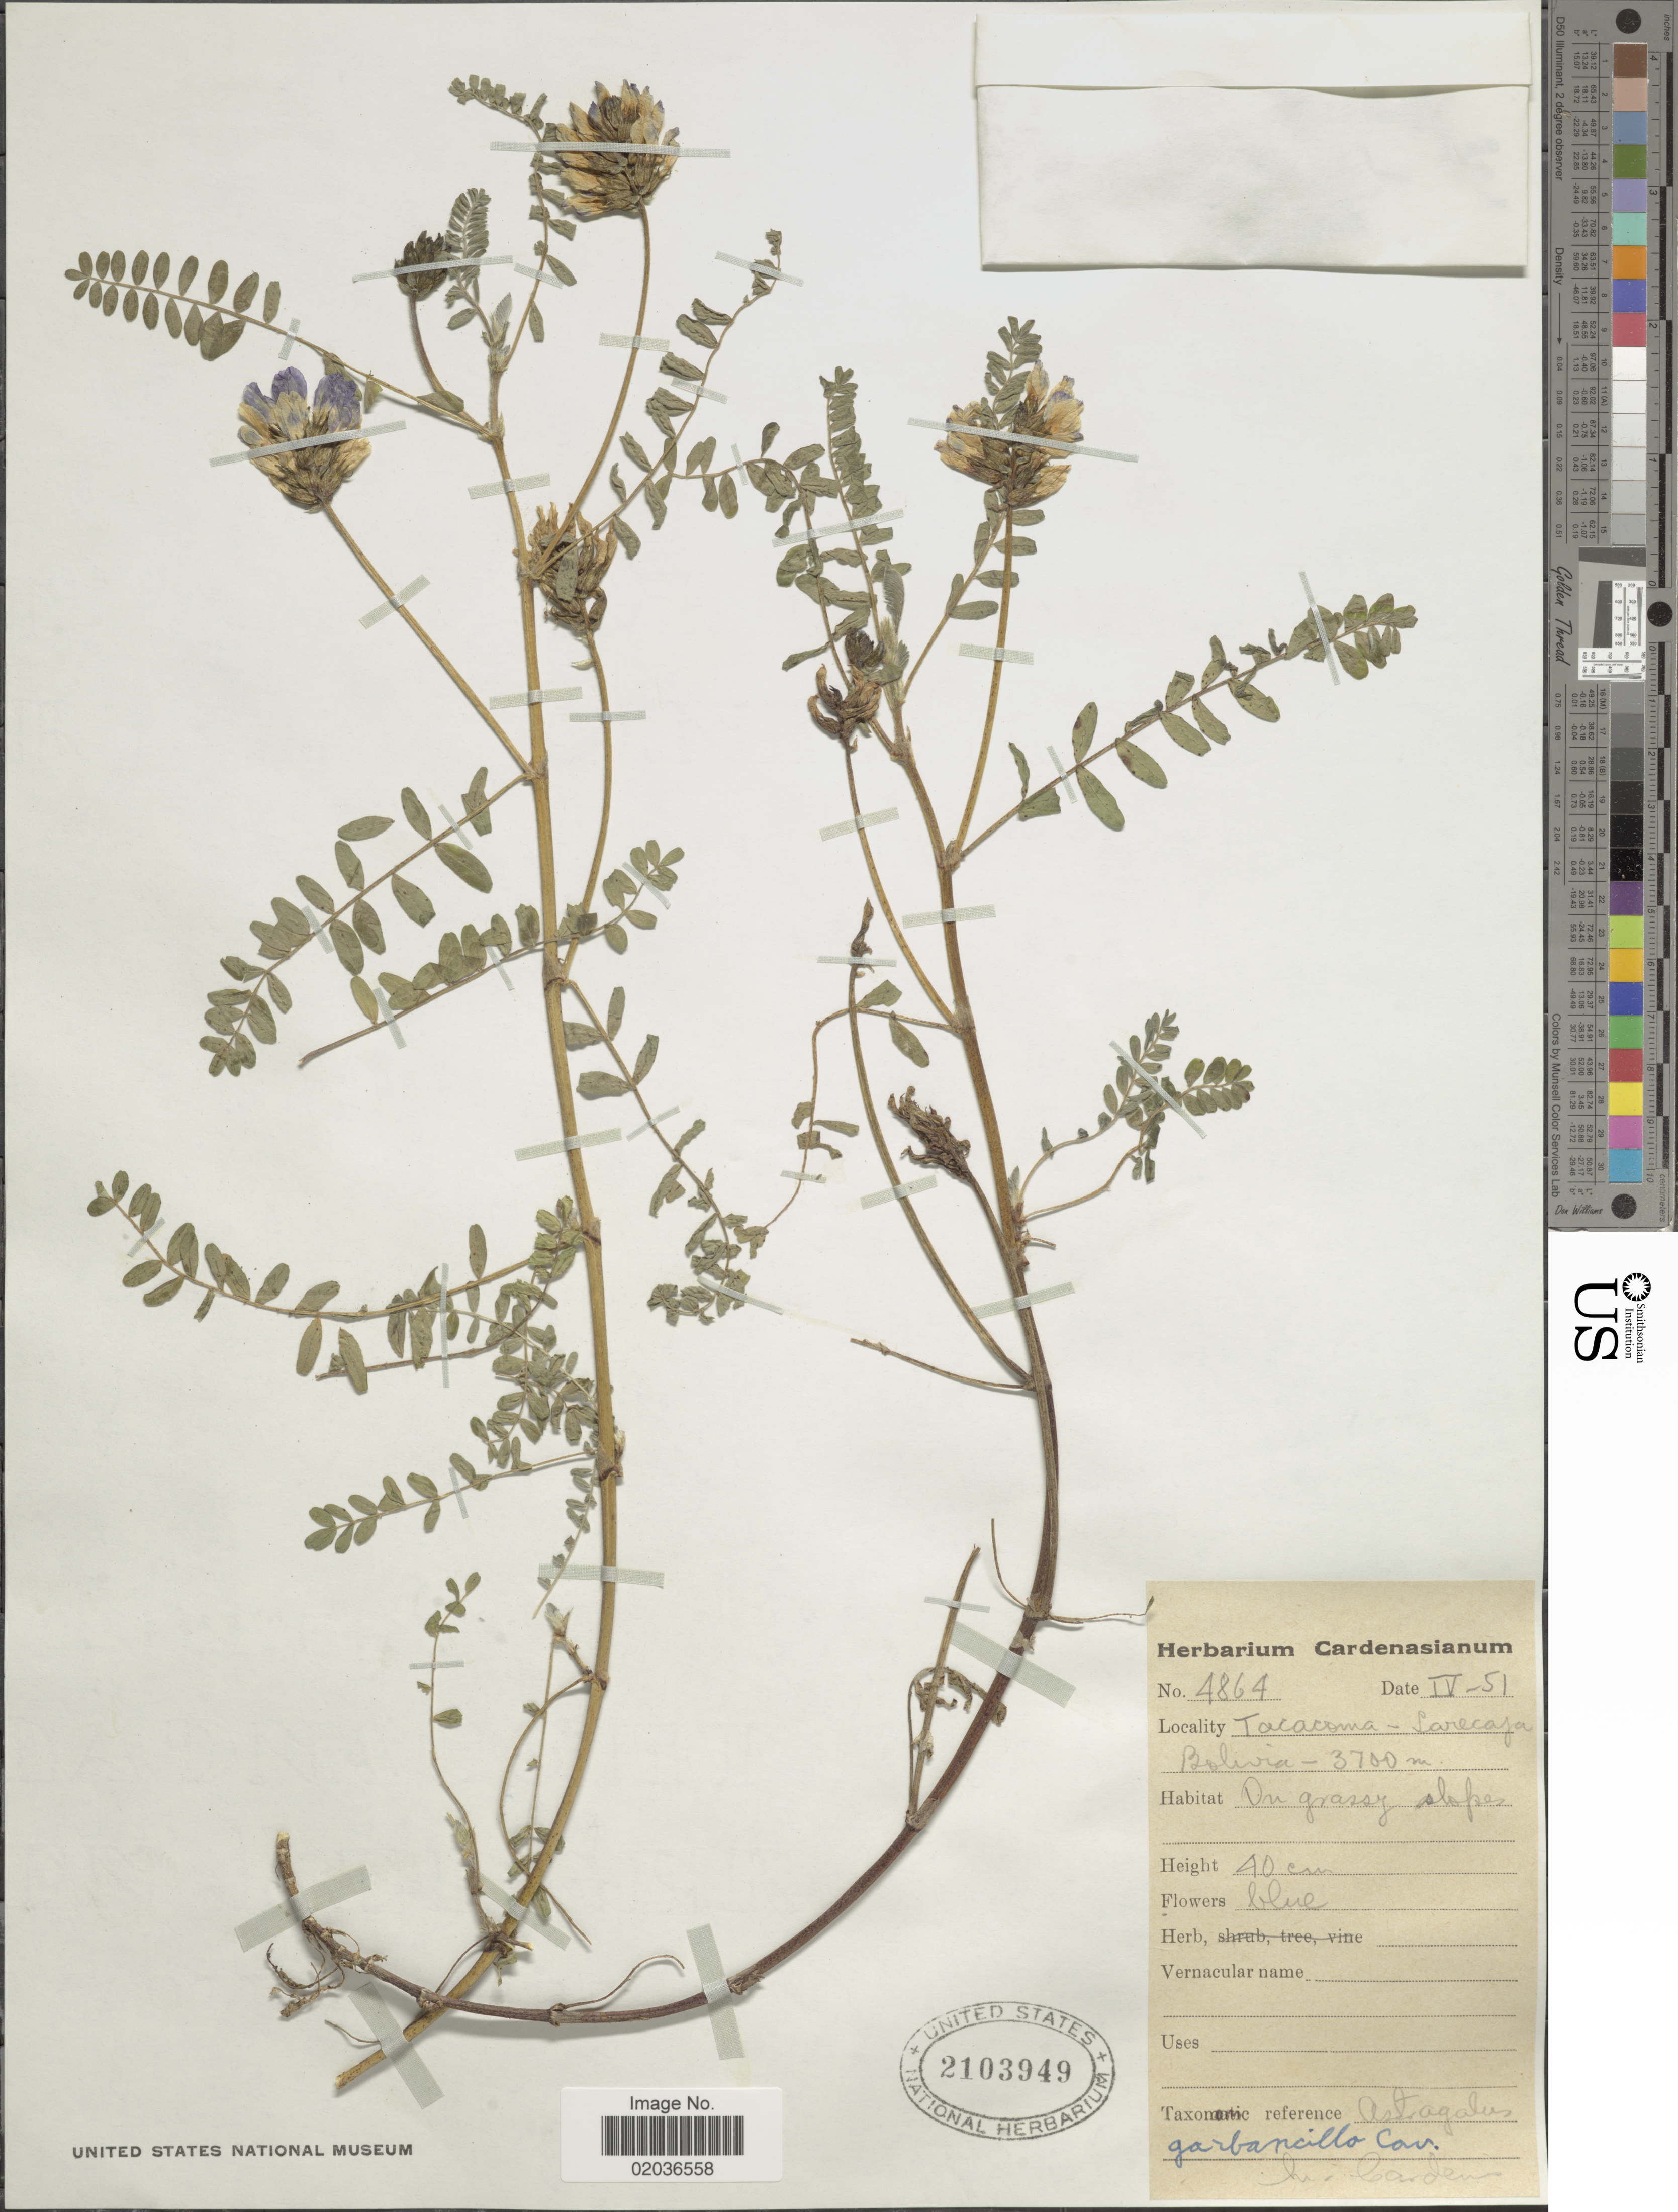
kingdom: Plantae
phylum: Tracheophyta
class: Magnoliopsida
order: Fabales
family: Fabaceae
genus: Astragalus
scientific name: Astragalus garbancillo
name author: Cav.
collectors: M. Cárdenas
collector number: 4864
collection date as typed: Transcribed d/m/y: /4/51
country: Bolivia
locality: Tacacoma - Larecaja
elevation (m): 3700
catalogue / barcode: US 2103949